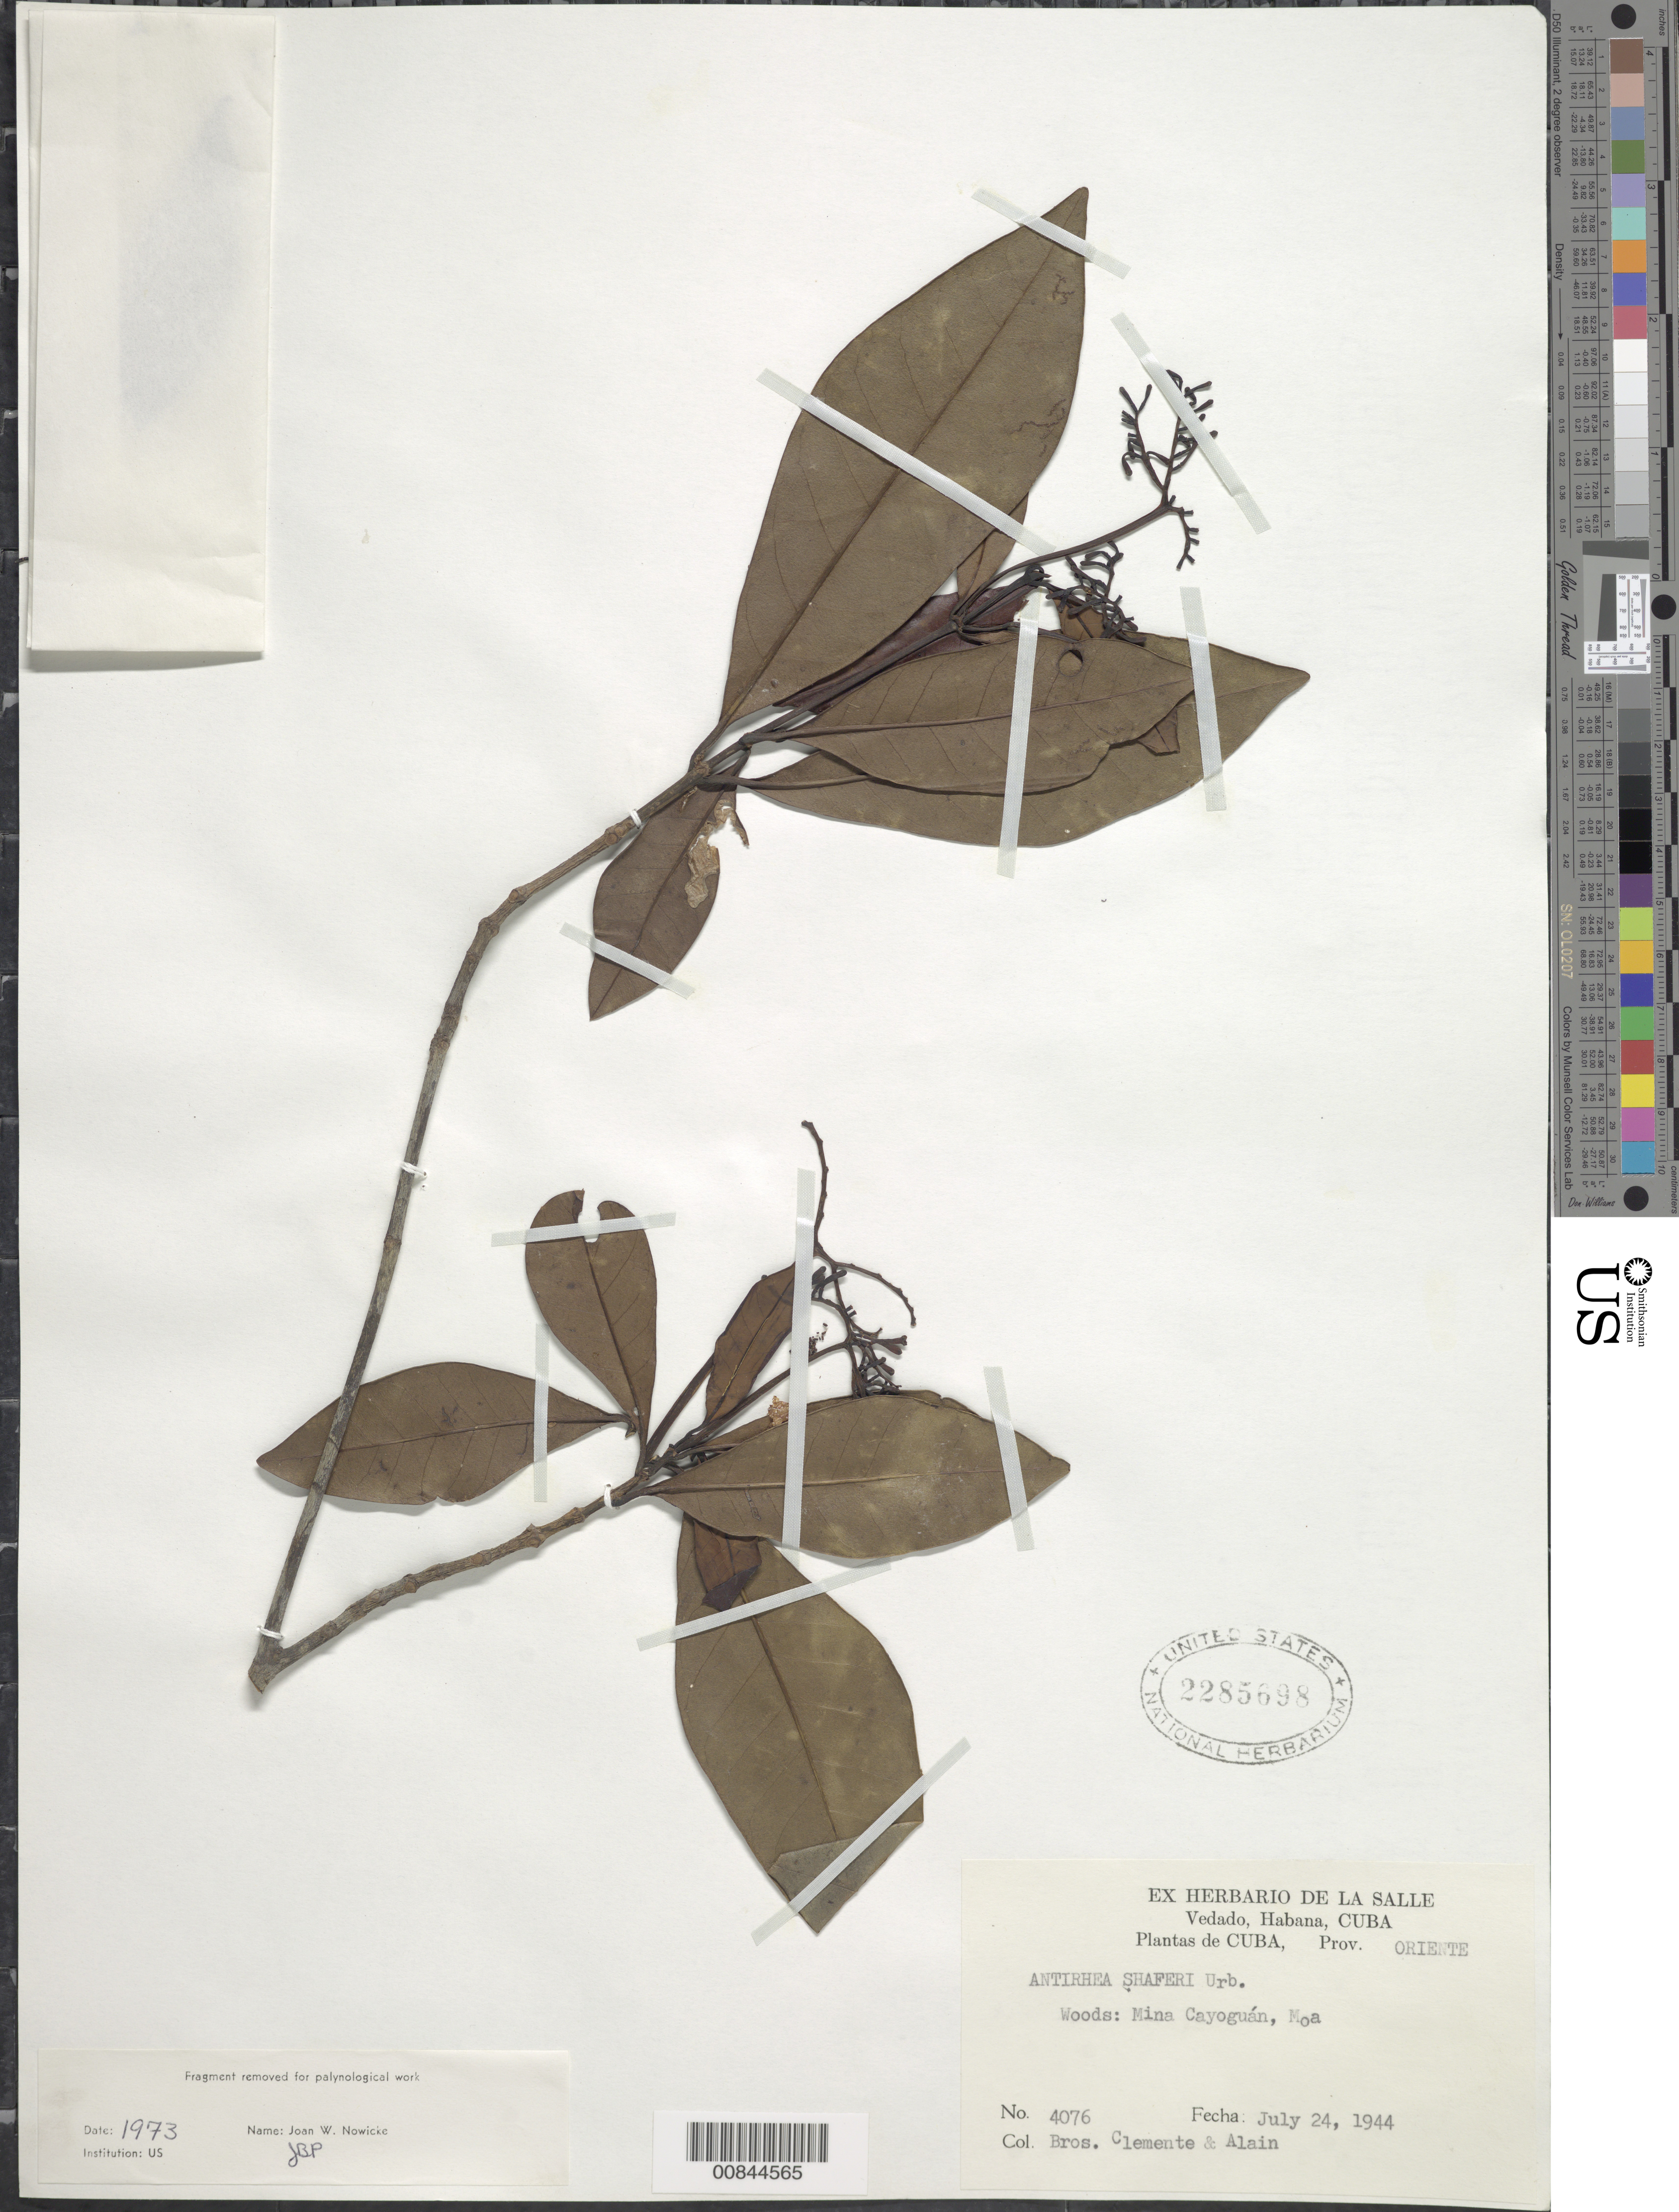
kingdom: Plantae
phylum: Tracheophyta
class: Magnoliopsida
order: Gentianales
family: Rubiaceae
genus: Stenostomum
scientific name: Stenostomum shaferi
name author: (Urb.) Borhidi & Fernández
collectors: Bro. Clemente & A. H. Liogier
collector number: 4076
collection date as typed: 24 Jul 1944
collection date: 1944-07-24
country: Cuba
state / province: Oriente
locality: Mina Cayoguán, Moa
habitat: Woods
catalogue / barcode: US 2285698